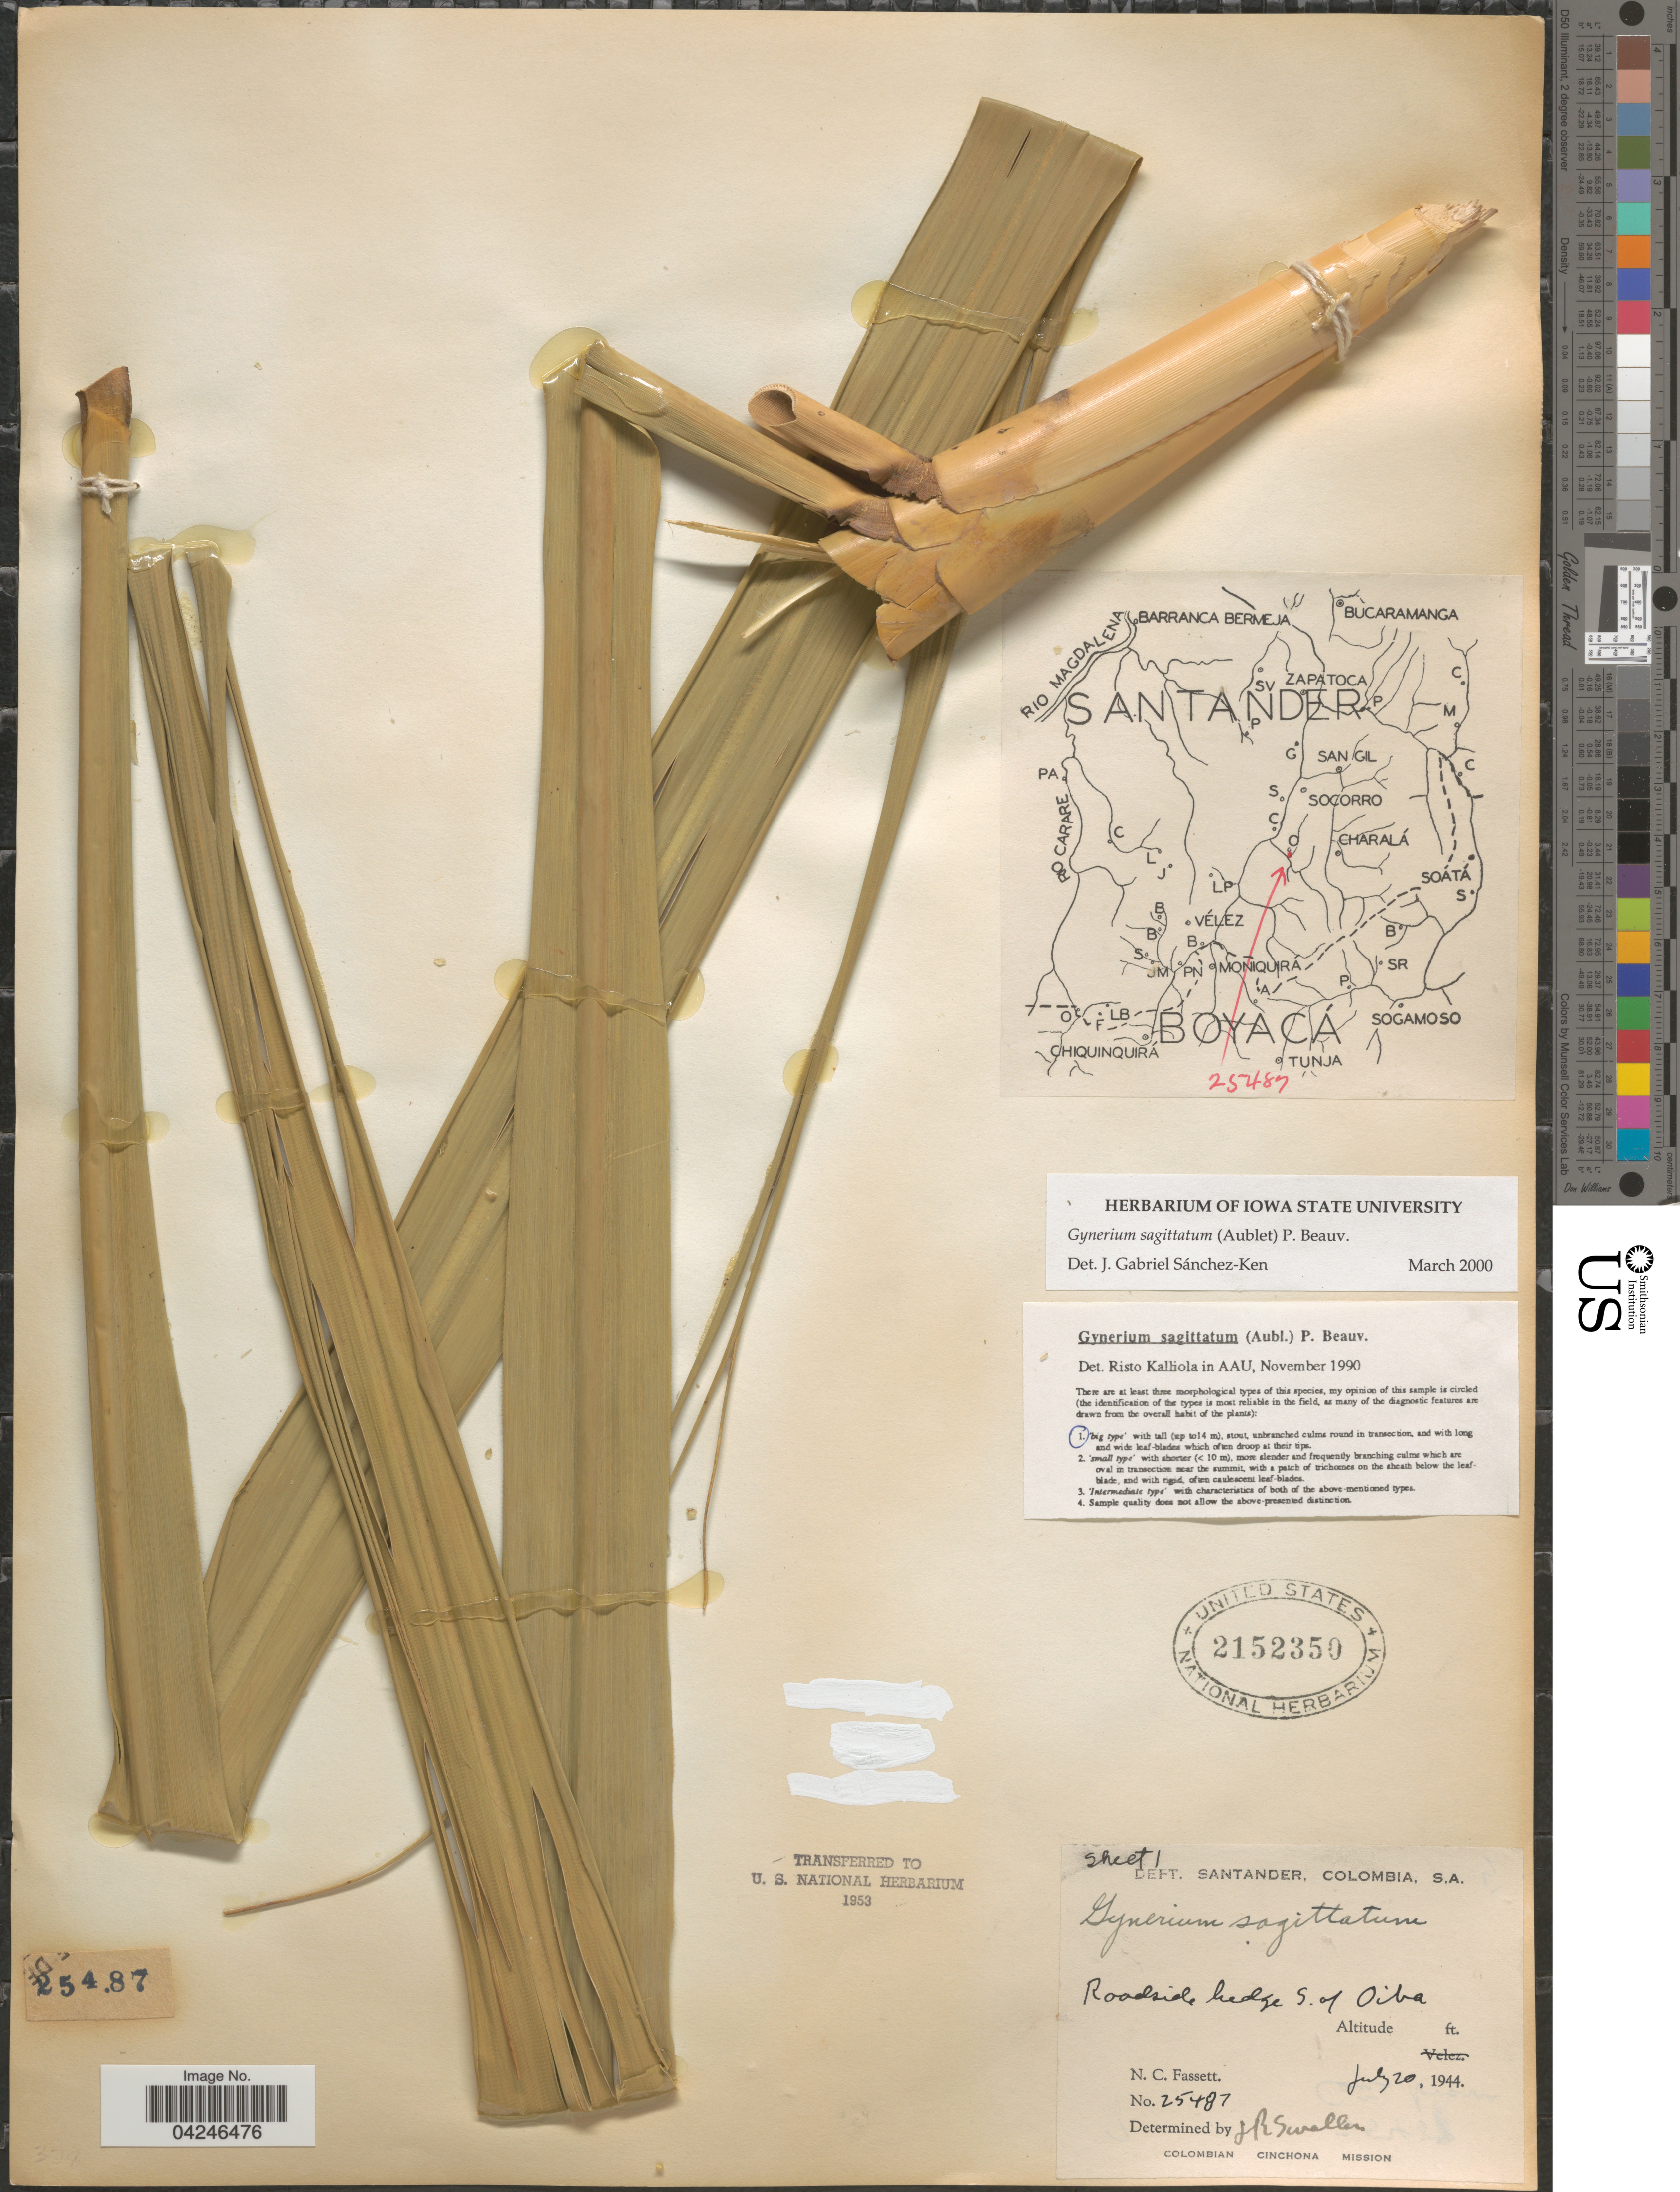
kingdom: Plantae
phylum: Tracheophyta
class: Liliopsida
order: Poales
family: Poaceae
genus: Gynerium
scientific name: Gynerium sagittatum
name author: (Aubl.) P. Beauv.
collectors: N. C. Fassett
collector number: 25487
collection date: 1944-07-20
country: Colombia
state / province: Santander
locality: Dept. Santander. Roadside hedge S. of Oiba. Colombian Cinchona Mission.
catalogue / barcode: US 2152350